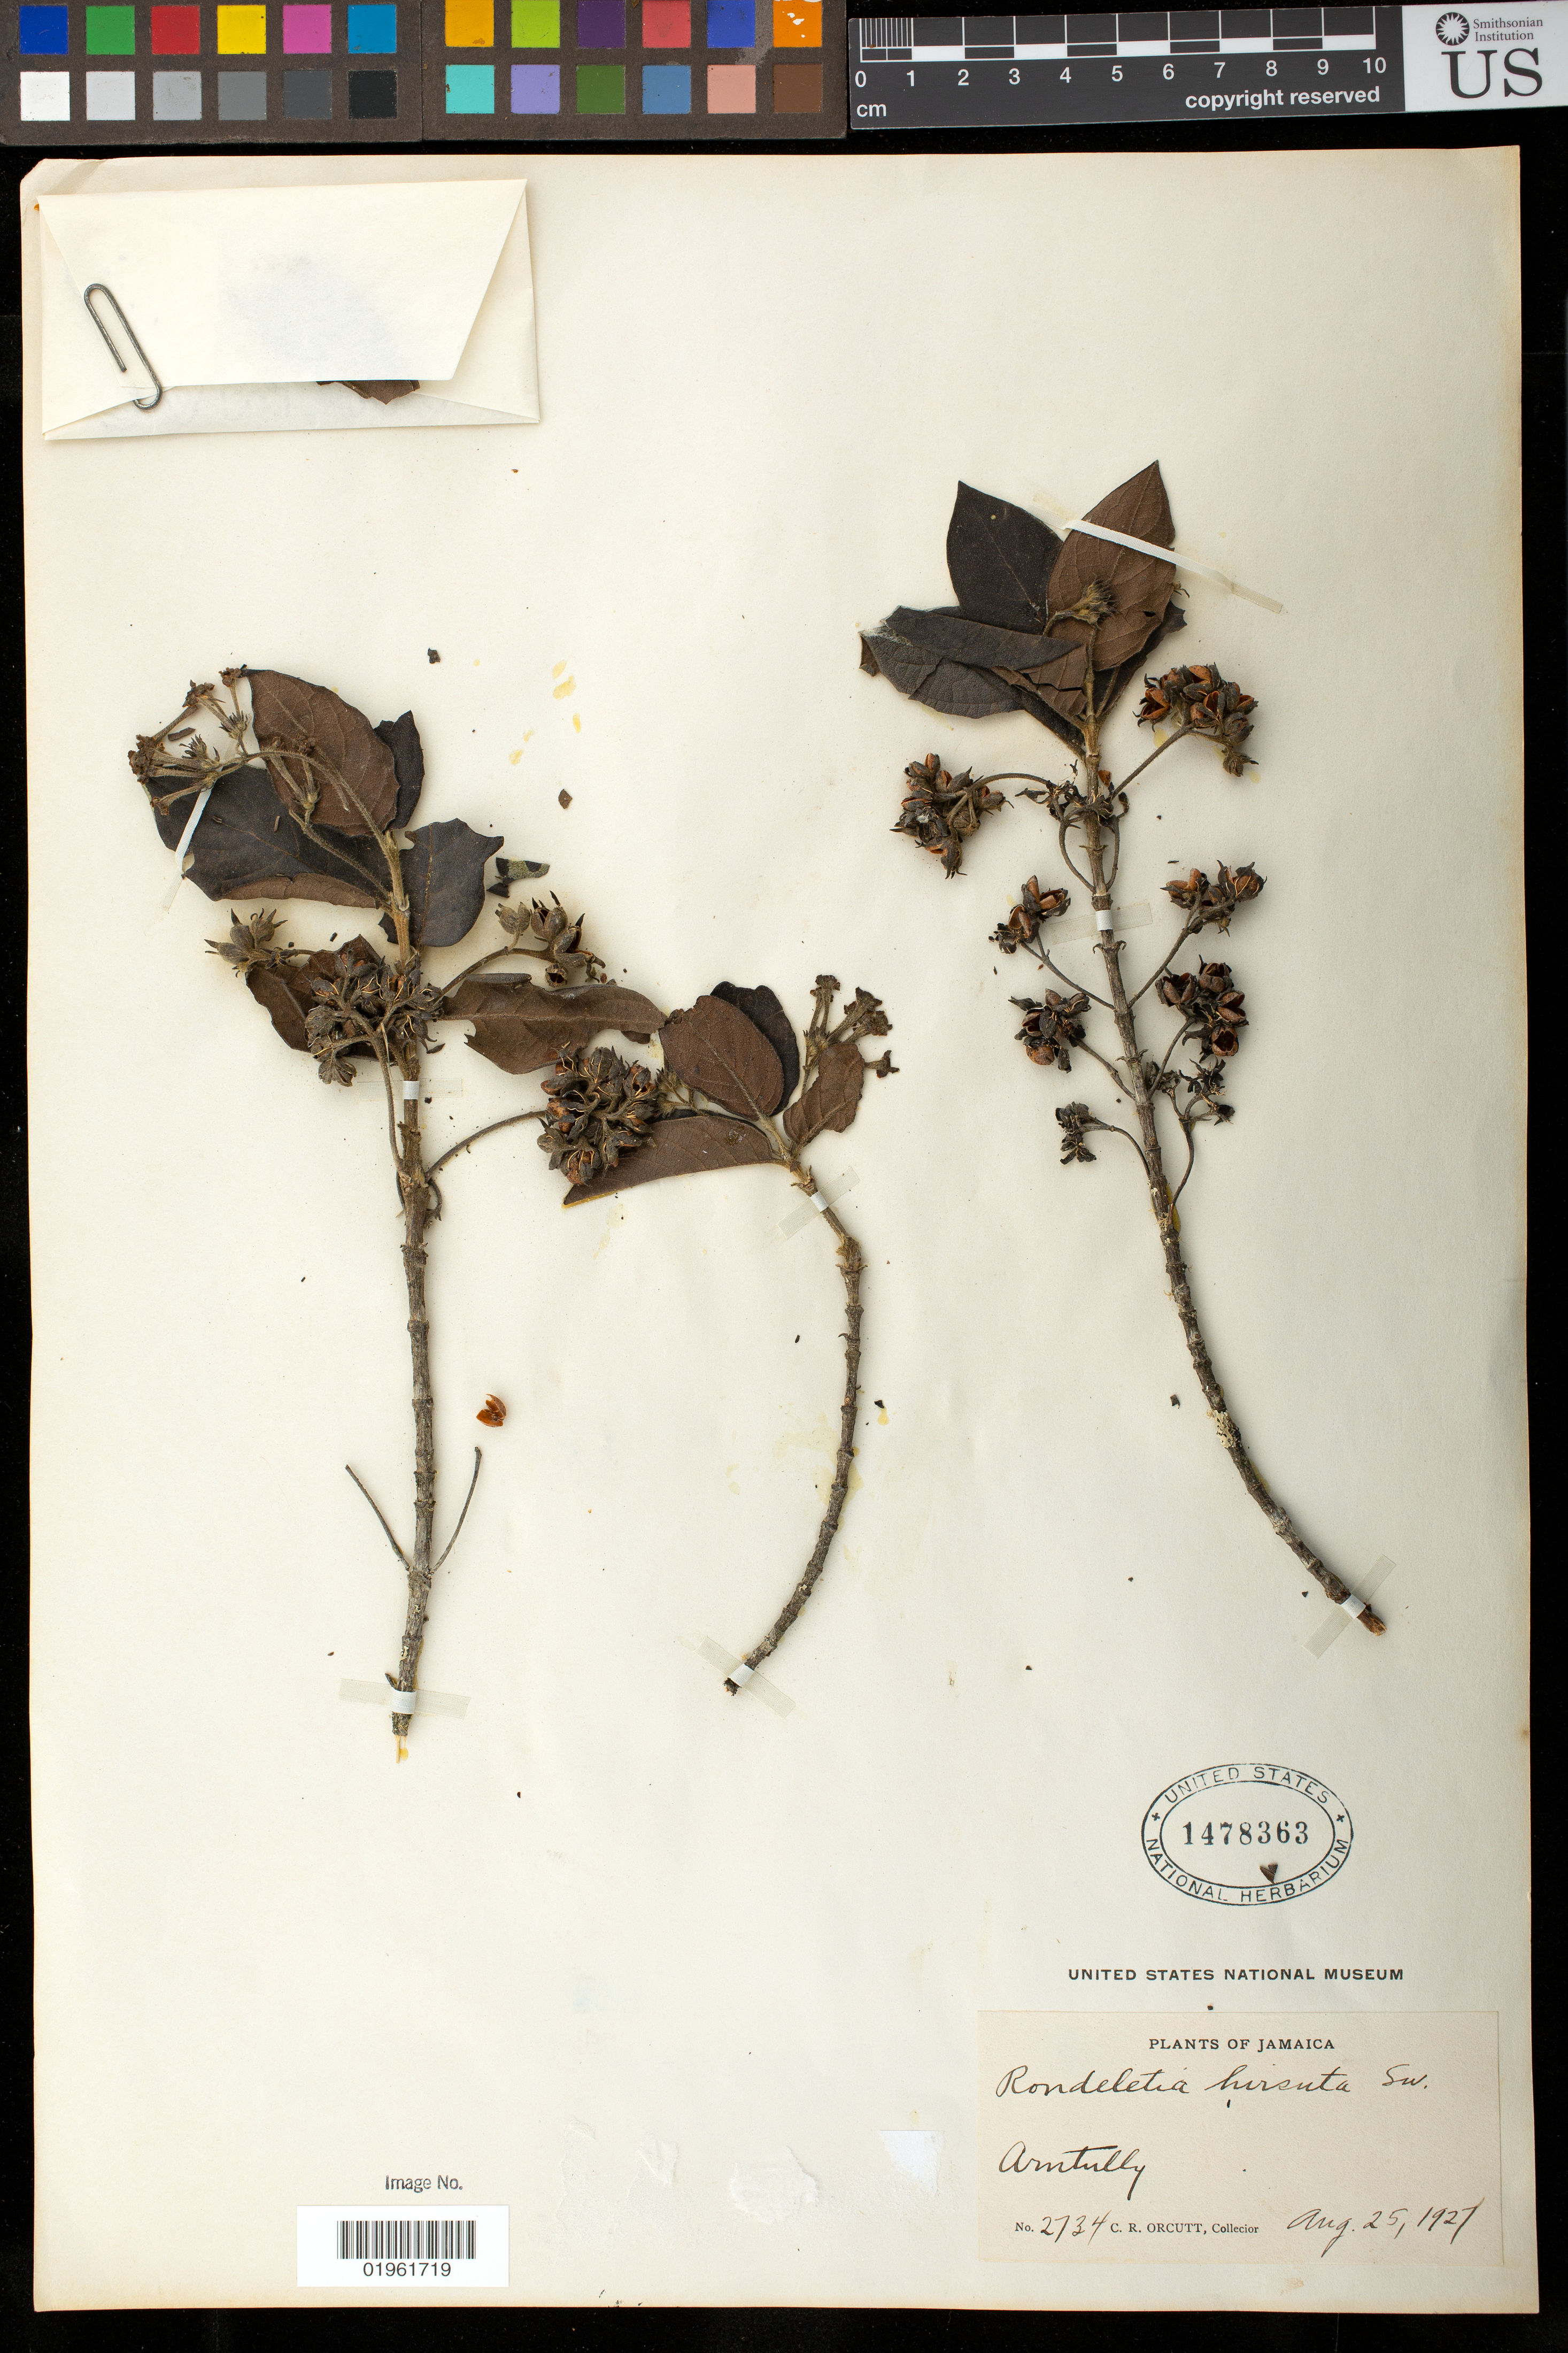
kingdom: Plantae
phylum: Tracheophyta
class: Magnoliopsida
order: Gentianales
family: Rubiaceae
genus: Rondeletia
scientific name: Rondeletia hirsuta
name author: Sw.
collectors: C. R. Orcutt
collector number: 2734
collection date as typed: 25 Aug 1927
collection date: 1927-08-25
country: Jamaica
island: Jamaica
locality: Arntully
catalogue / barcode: US 1478363